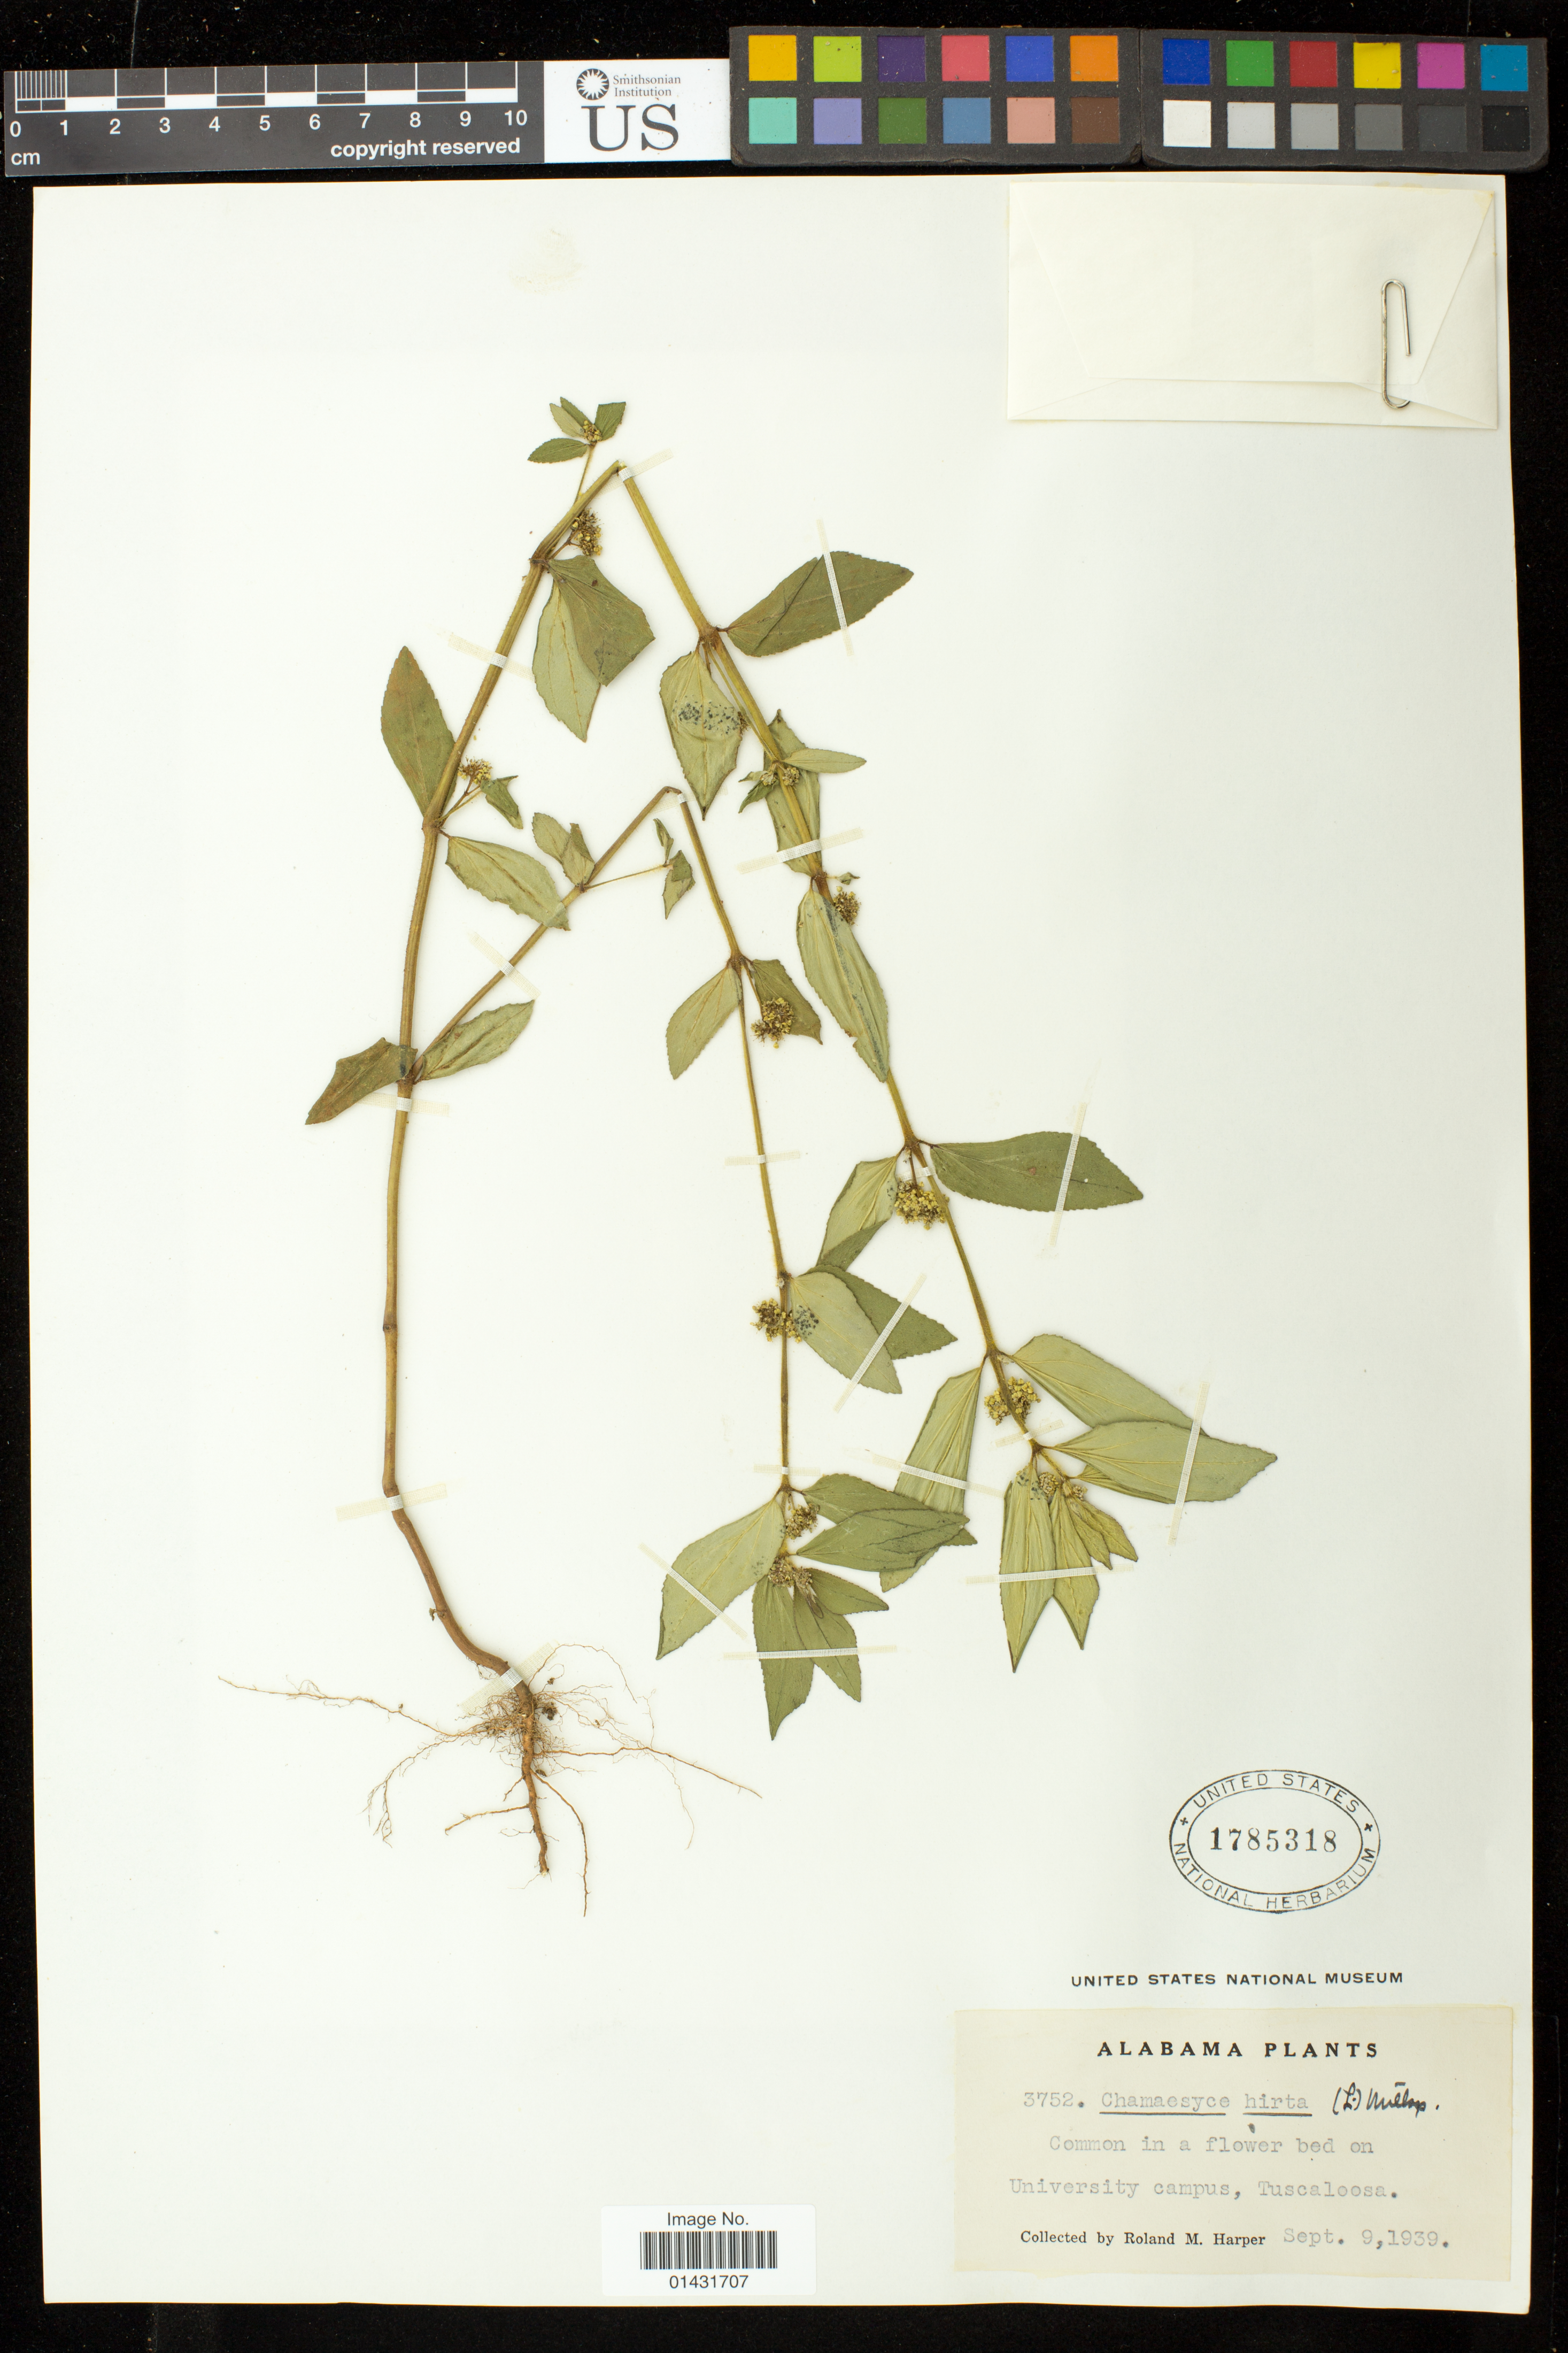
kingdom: Plantae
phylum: Tracheophyta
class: Magnoliopsida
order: Malpighiales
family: Euphorbiaceae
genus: Euphorbia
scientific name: Euphorbia hirta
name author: L.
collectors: R. M. Harper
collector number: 3752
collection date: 1939-09-09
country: United States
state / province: Alabama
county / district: Tuscaloosa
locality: University campus, Tuscaloosa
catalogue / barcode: US 1785318